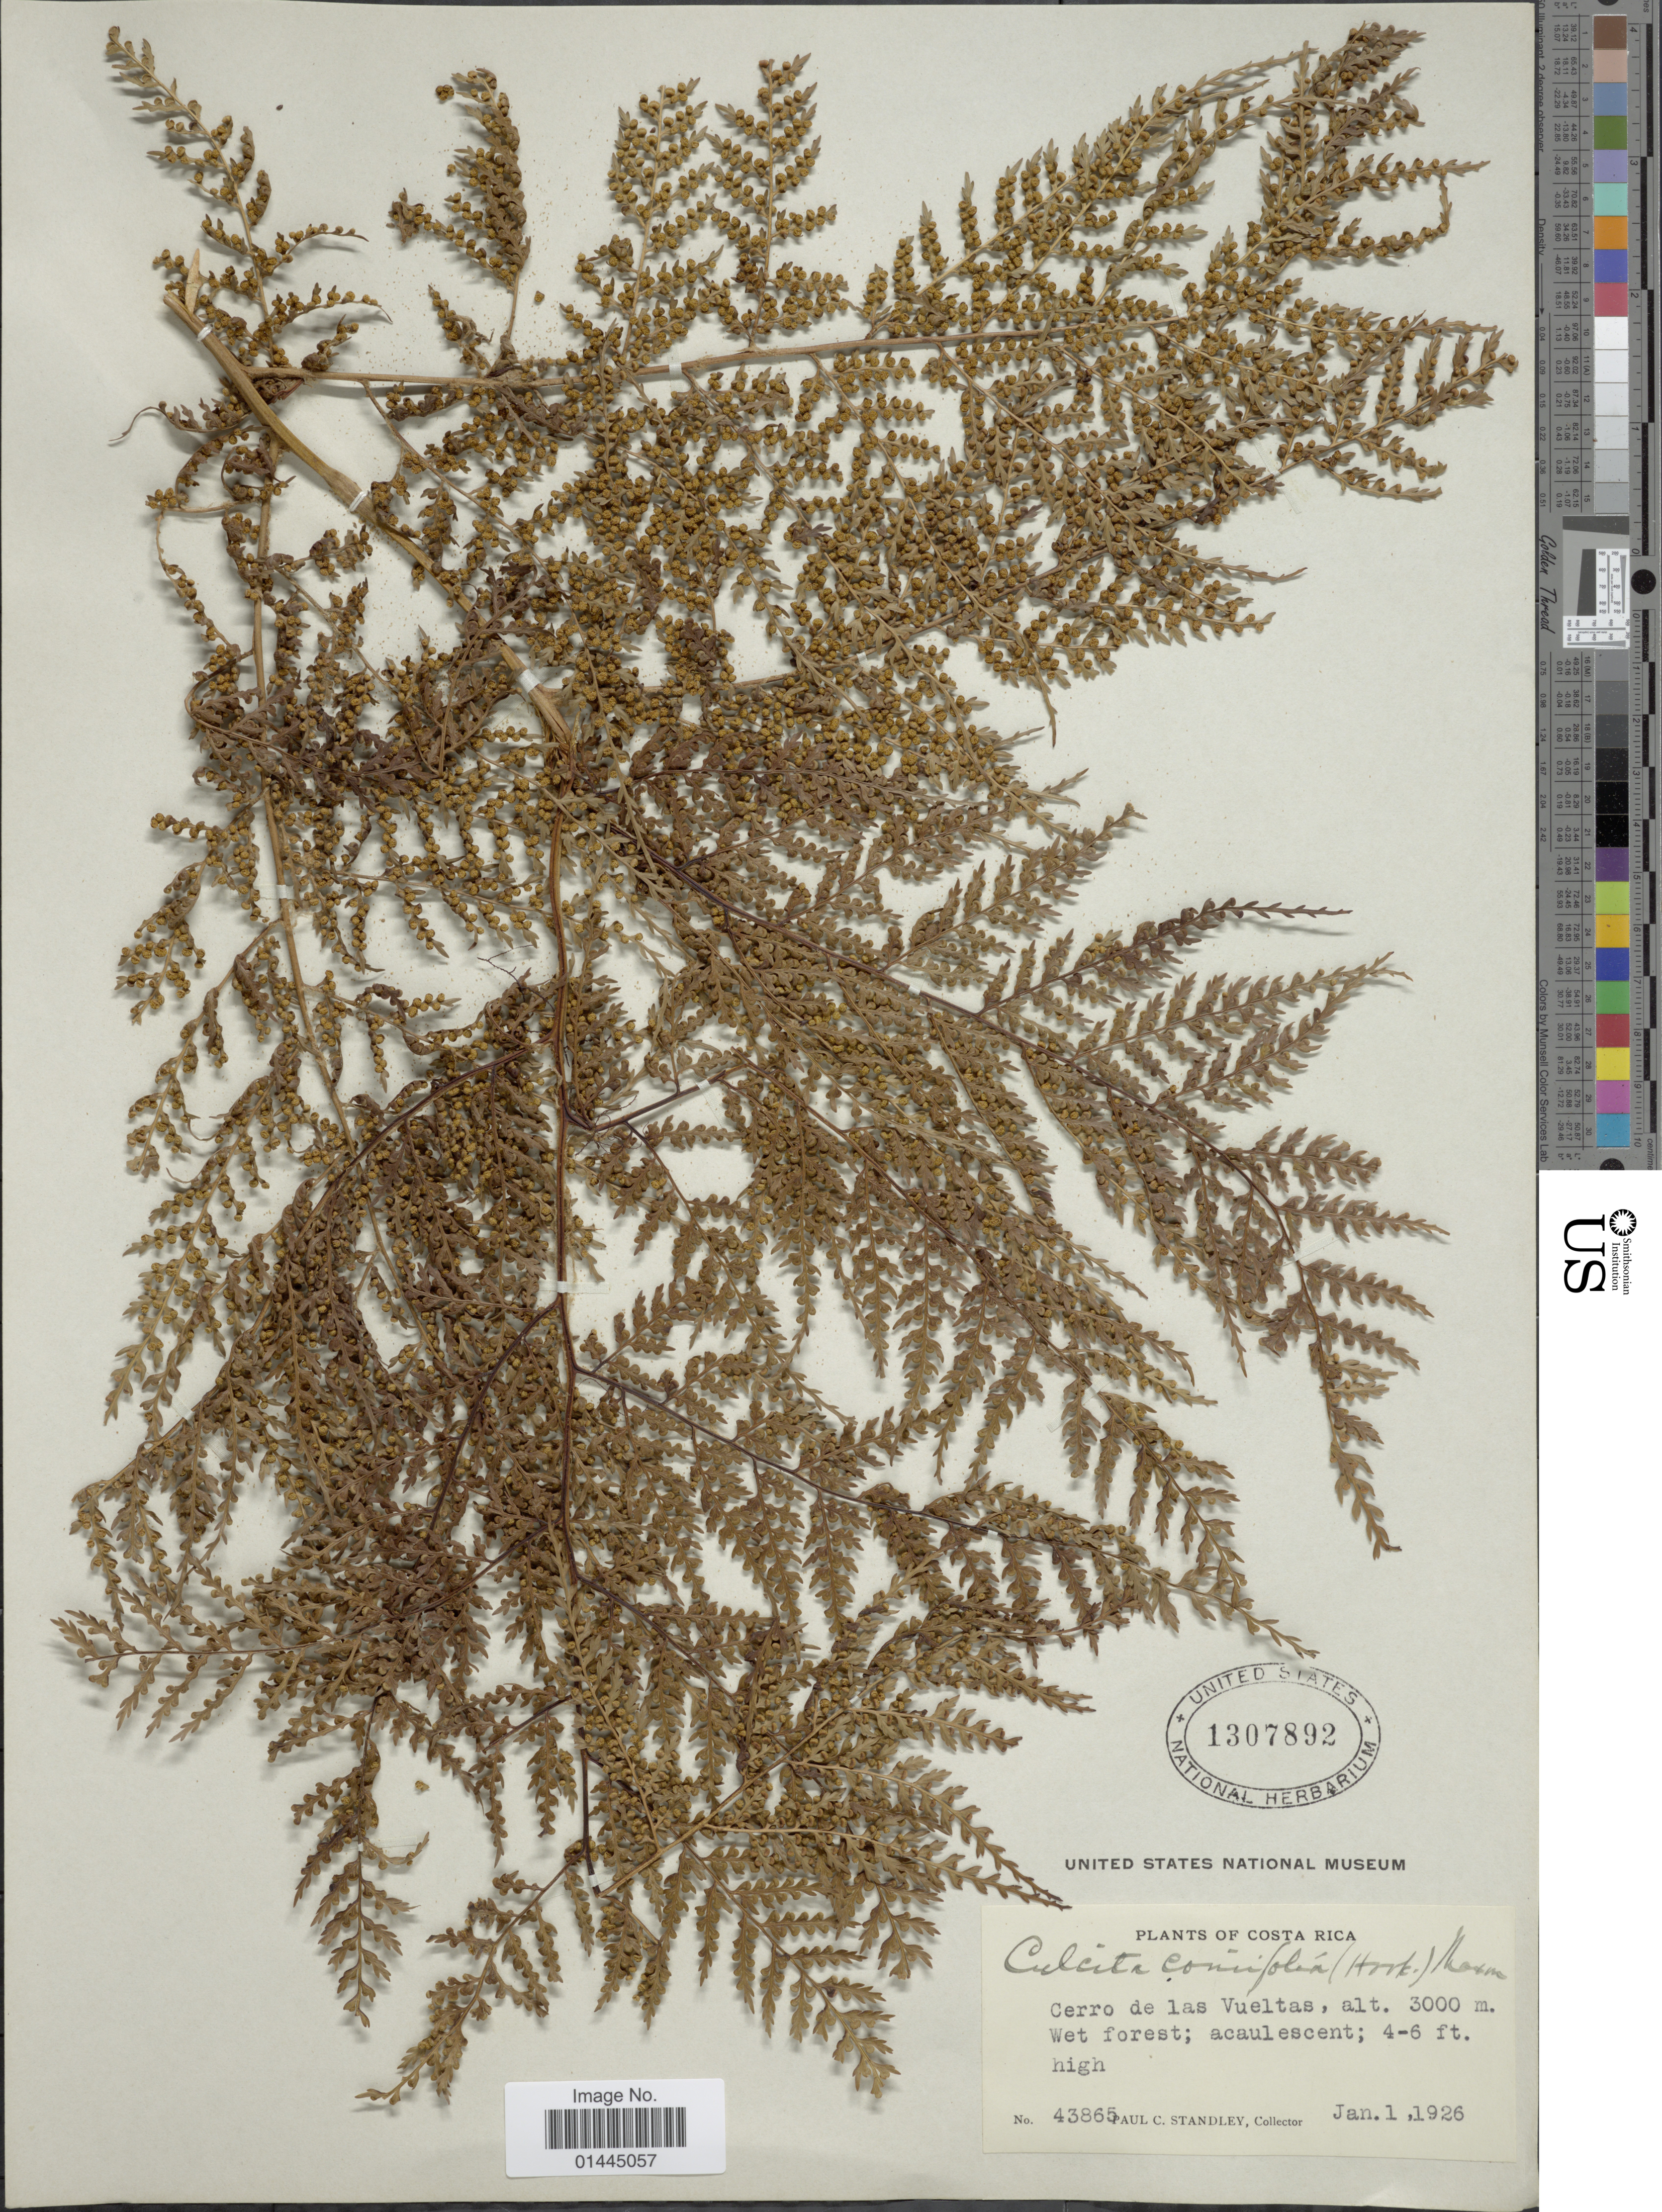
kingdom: Plantae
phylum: Tracheophyta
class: Polypodiopsida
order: Cyatheales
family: Culcitaceae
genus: Culcita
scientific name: Culcita coniifolia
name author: (Hook.) Maxon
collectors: P. C. Standley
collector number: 43865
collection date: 1926-01-01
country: Costa Rica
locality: Cerro de las Vueltas.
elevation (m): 3000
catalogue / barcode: US 1307892